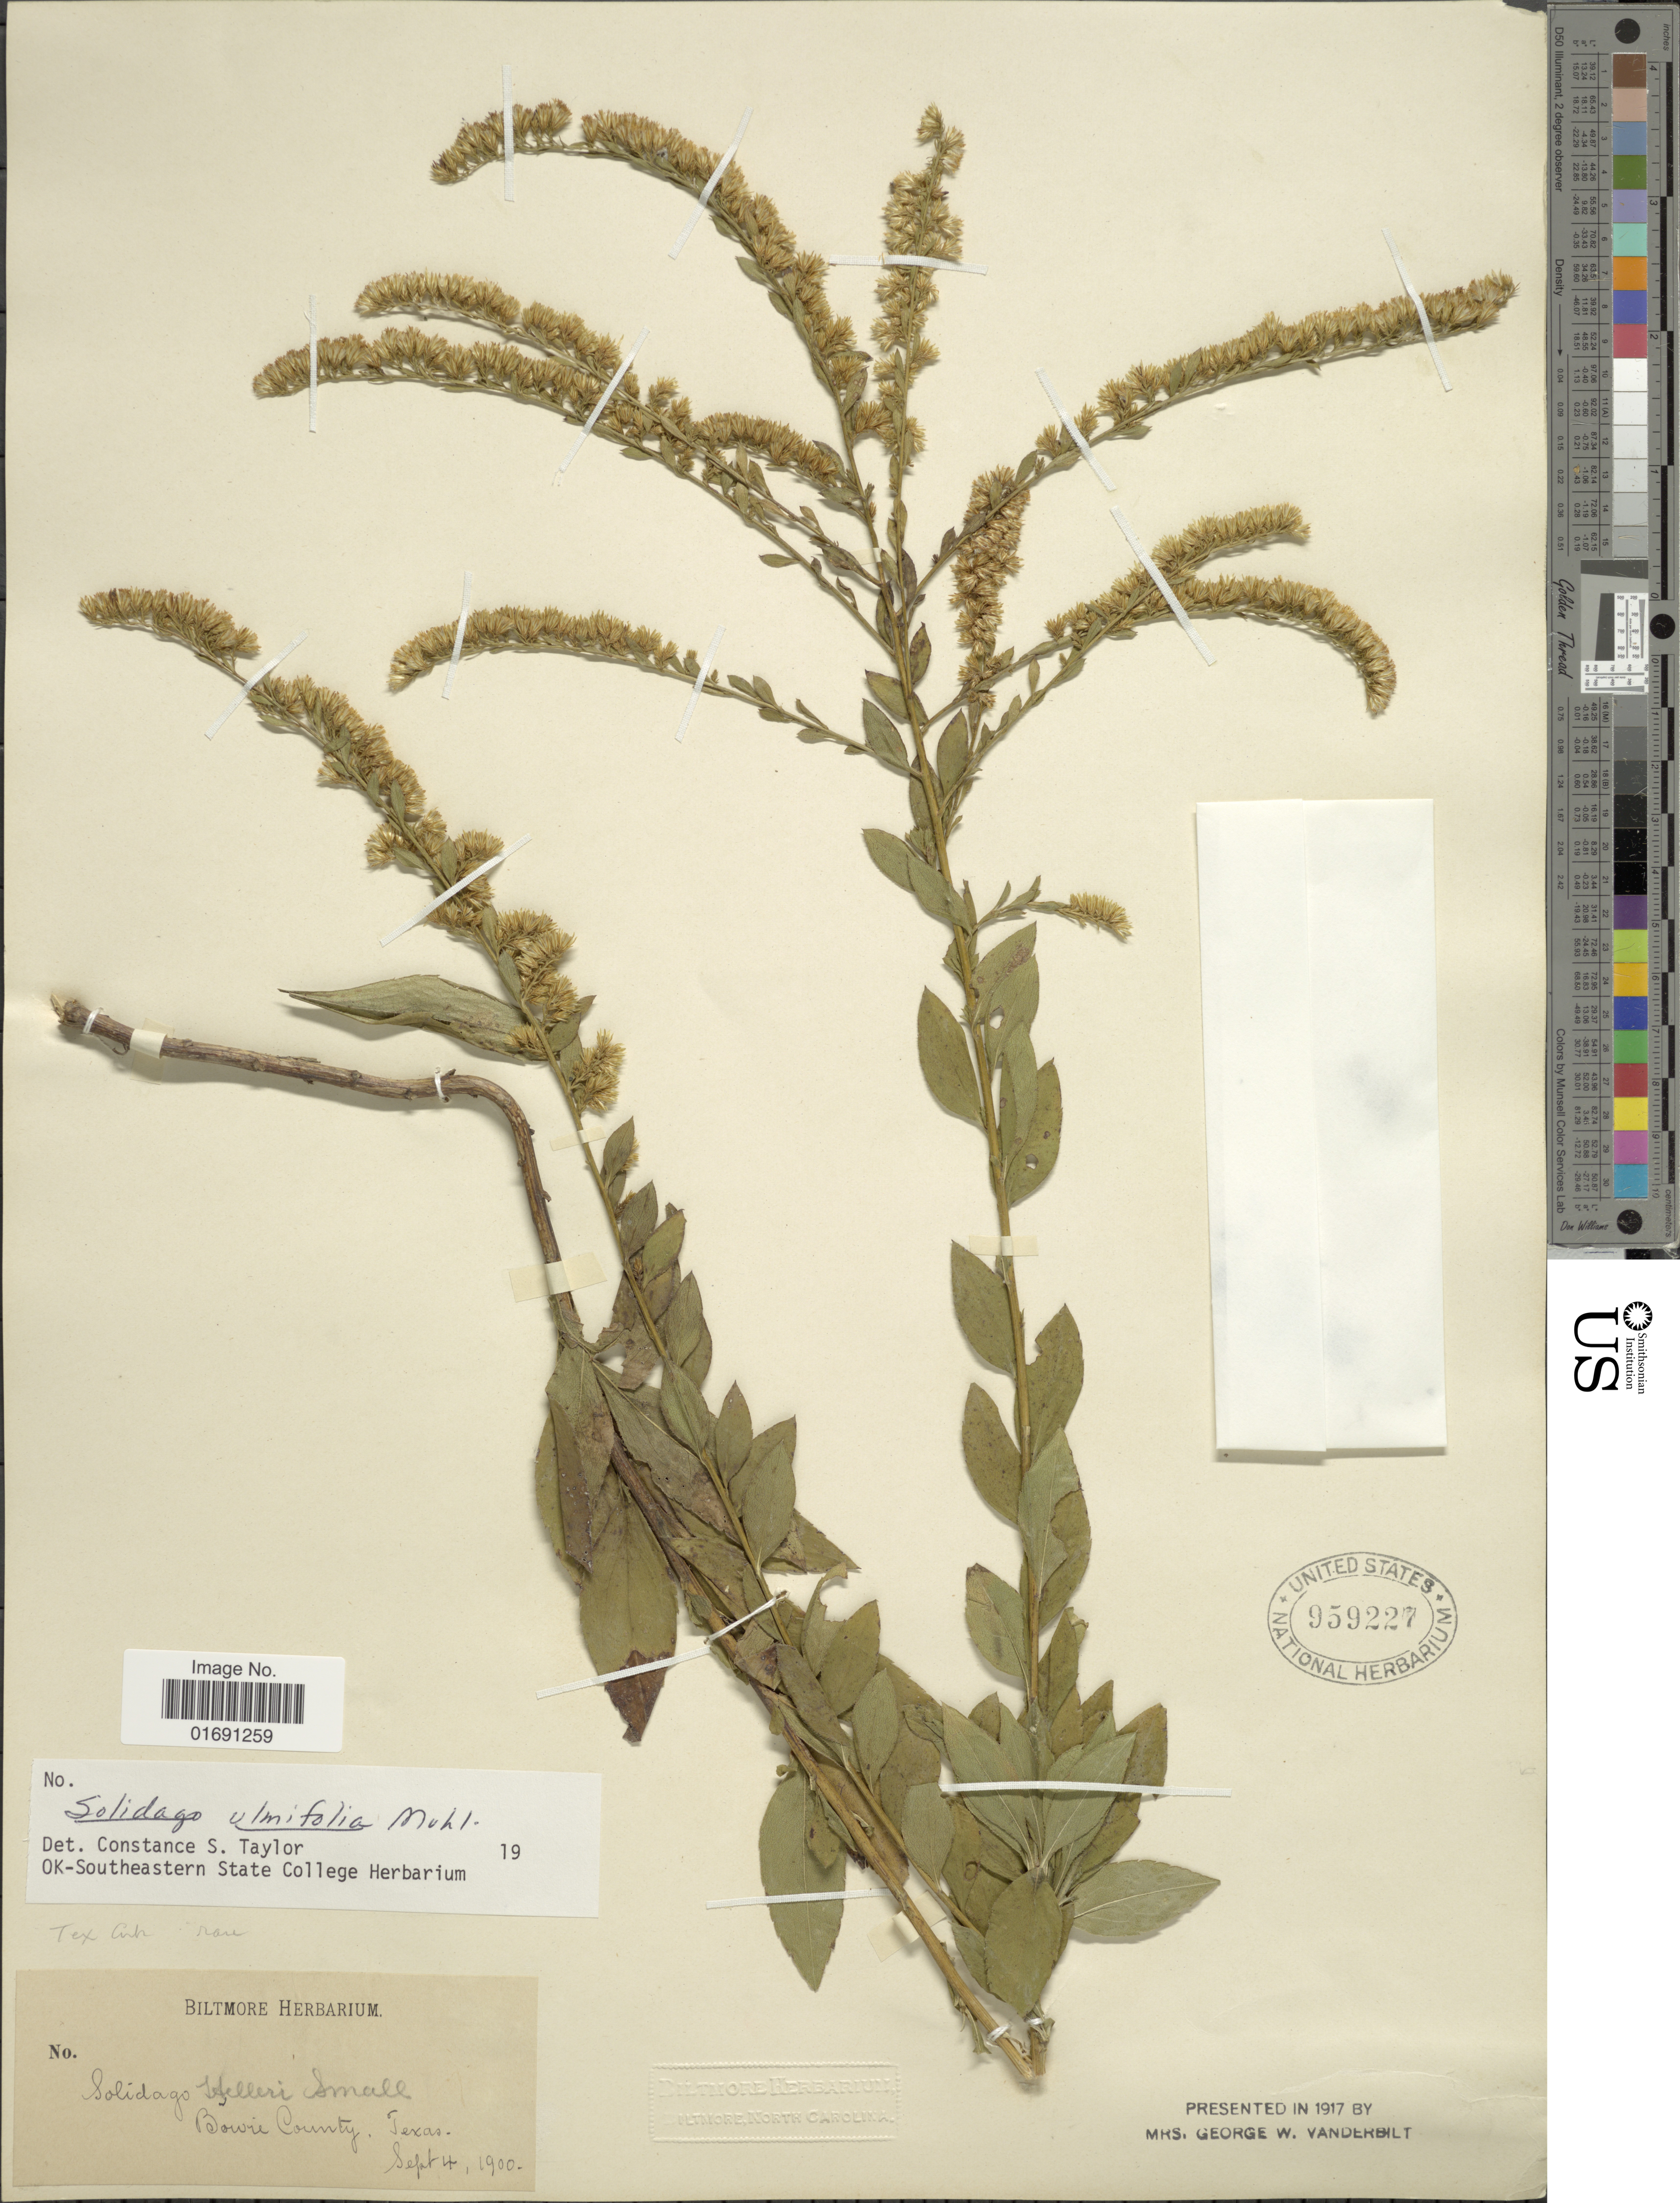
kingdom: Plantae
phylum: Tracheophyta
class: Magnoliopsida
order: Asterales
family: Asteraceae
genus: Solidago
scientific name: Solidago ulmifolia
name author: Muhl. ex Willd.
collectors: ex herb. Biltmore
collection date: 1900-09-04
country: United States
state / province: Texas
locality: Bowie County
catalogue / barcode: US 959227